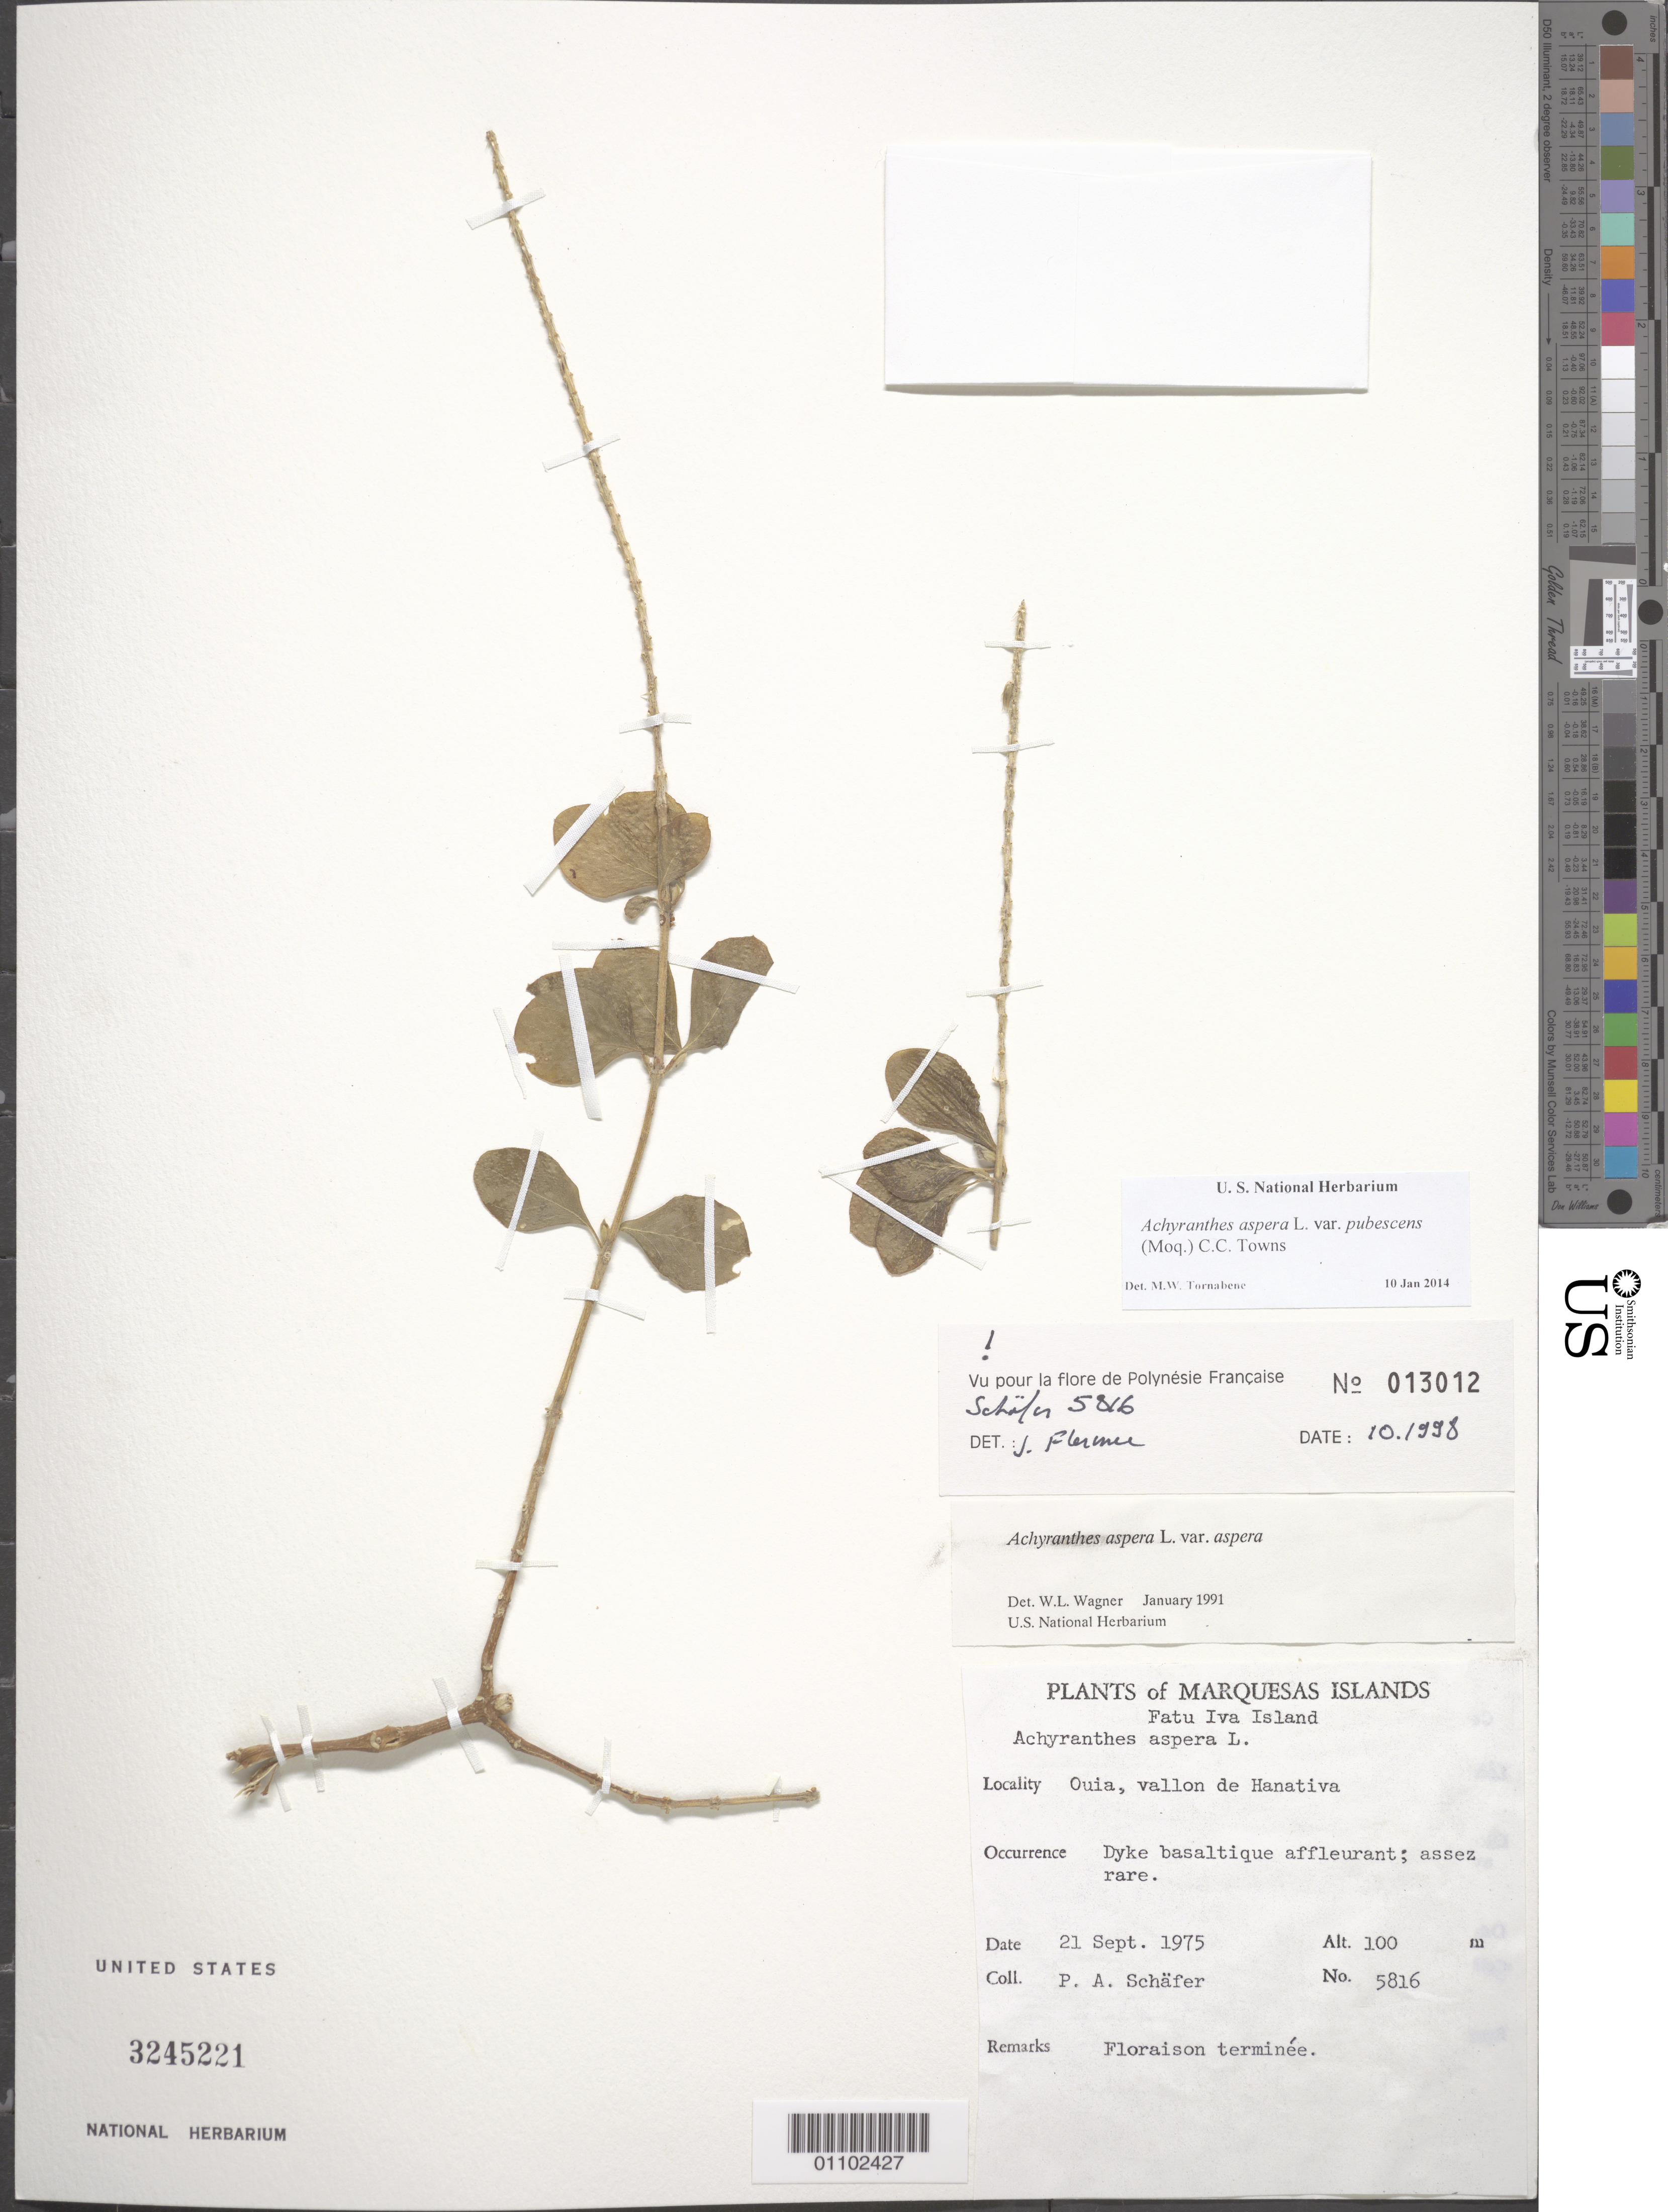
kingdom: Plantae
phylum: Tracheophyta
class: Magnoliopsida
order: Caryophyllales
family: Amaranthaceae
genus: Achyranthes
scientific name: Achyranthes aspera var. pubescens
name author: (Moq.) C. C. Towns.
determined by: Tornabene, Michael W., (BOT), Smithsonian Institution - National Museum of Natural History (UNITED STATES)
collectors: P. A. Schäfer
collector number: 5816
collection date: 1975-09-21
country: French Polynesia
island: Fatu Hiva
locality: Ouia, vallon de Hanativa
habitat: Dyke basaltique affleurant; assez rare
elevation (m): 100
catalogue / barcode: US 3245221